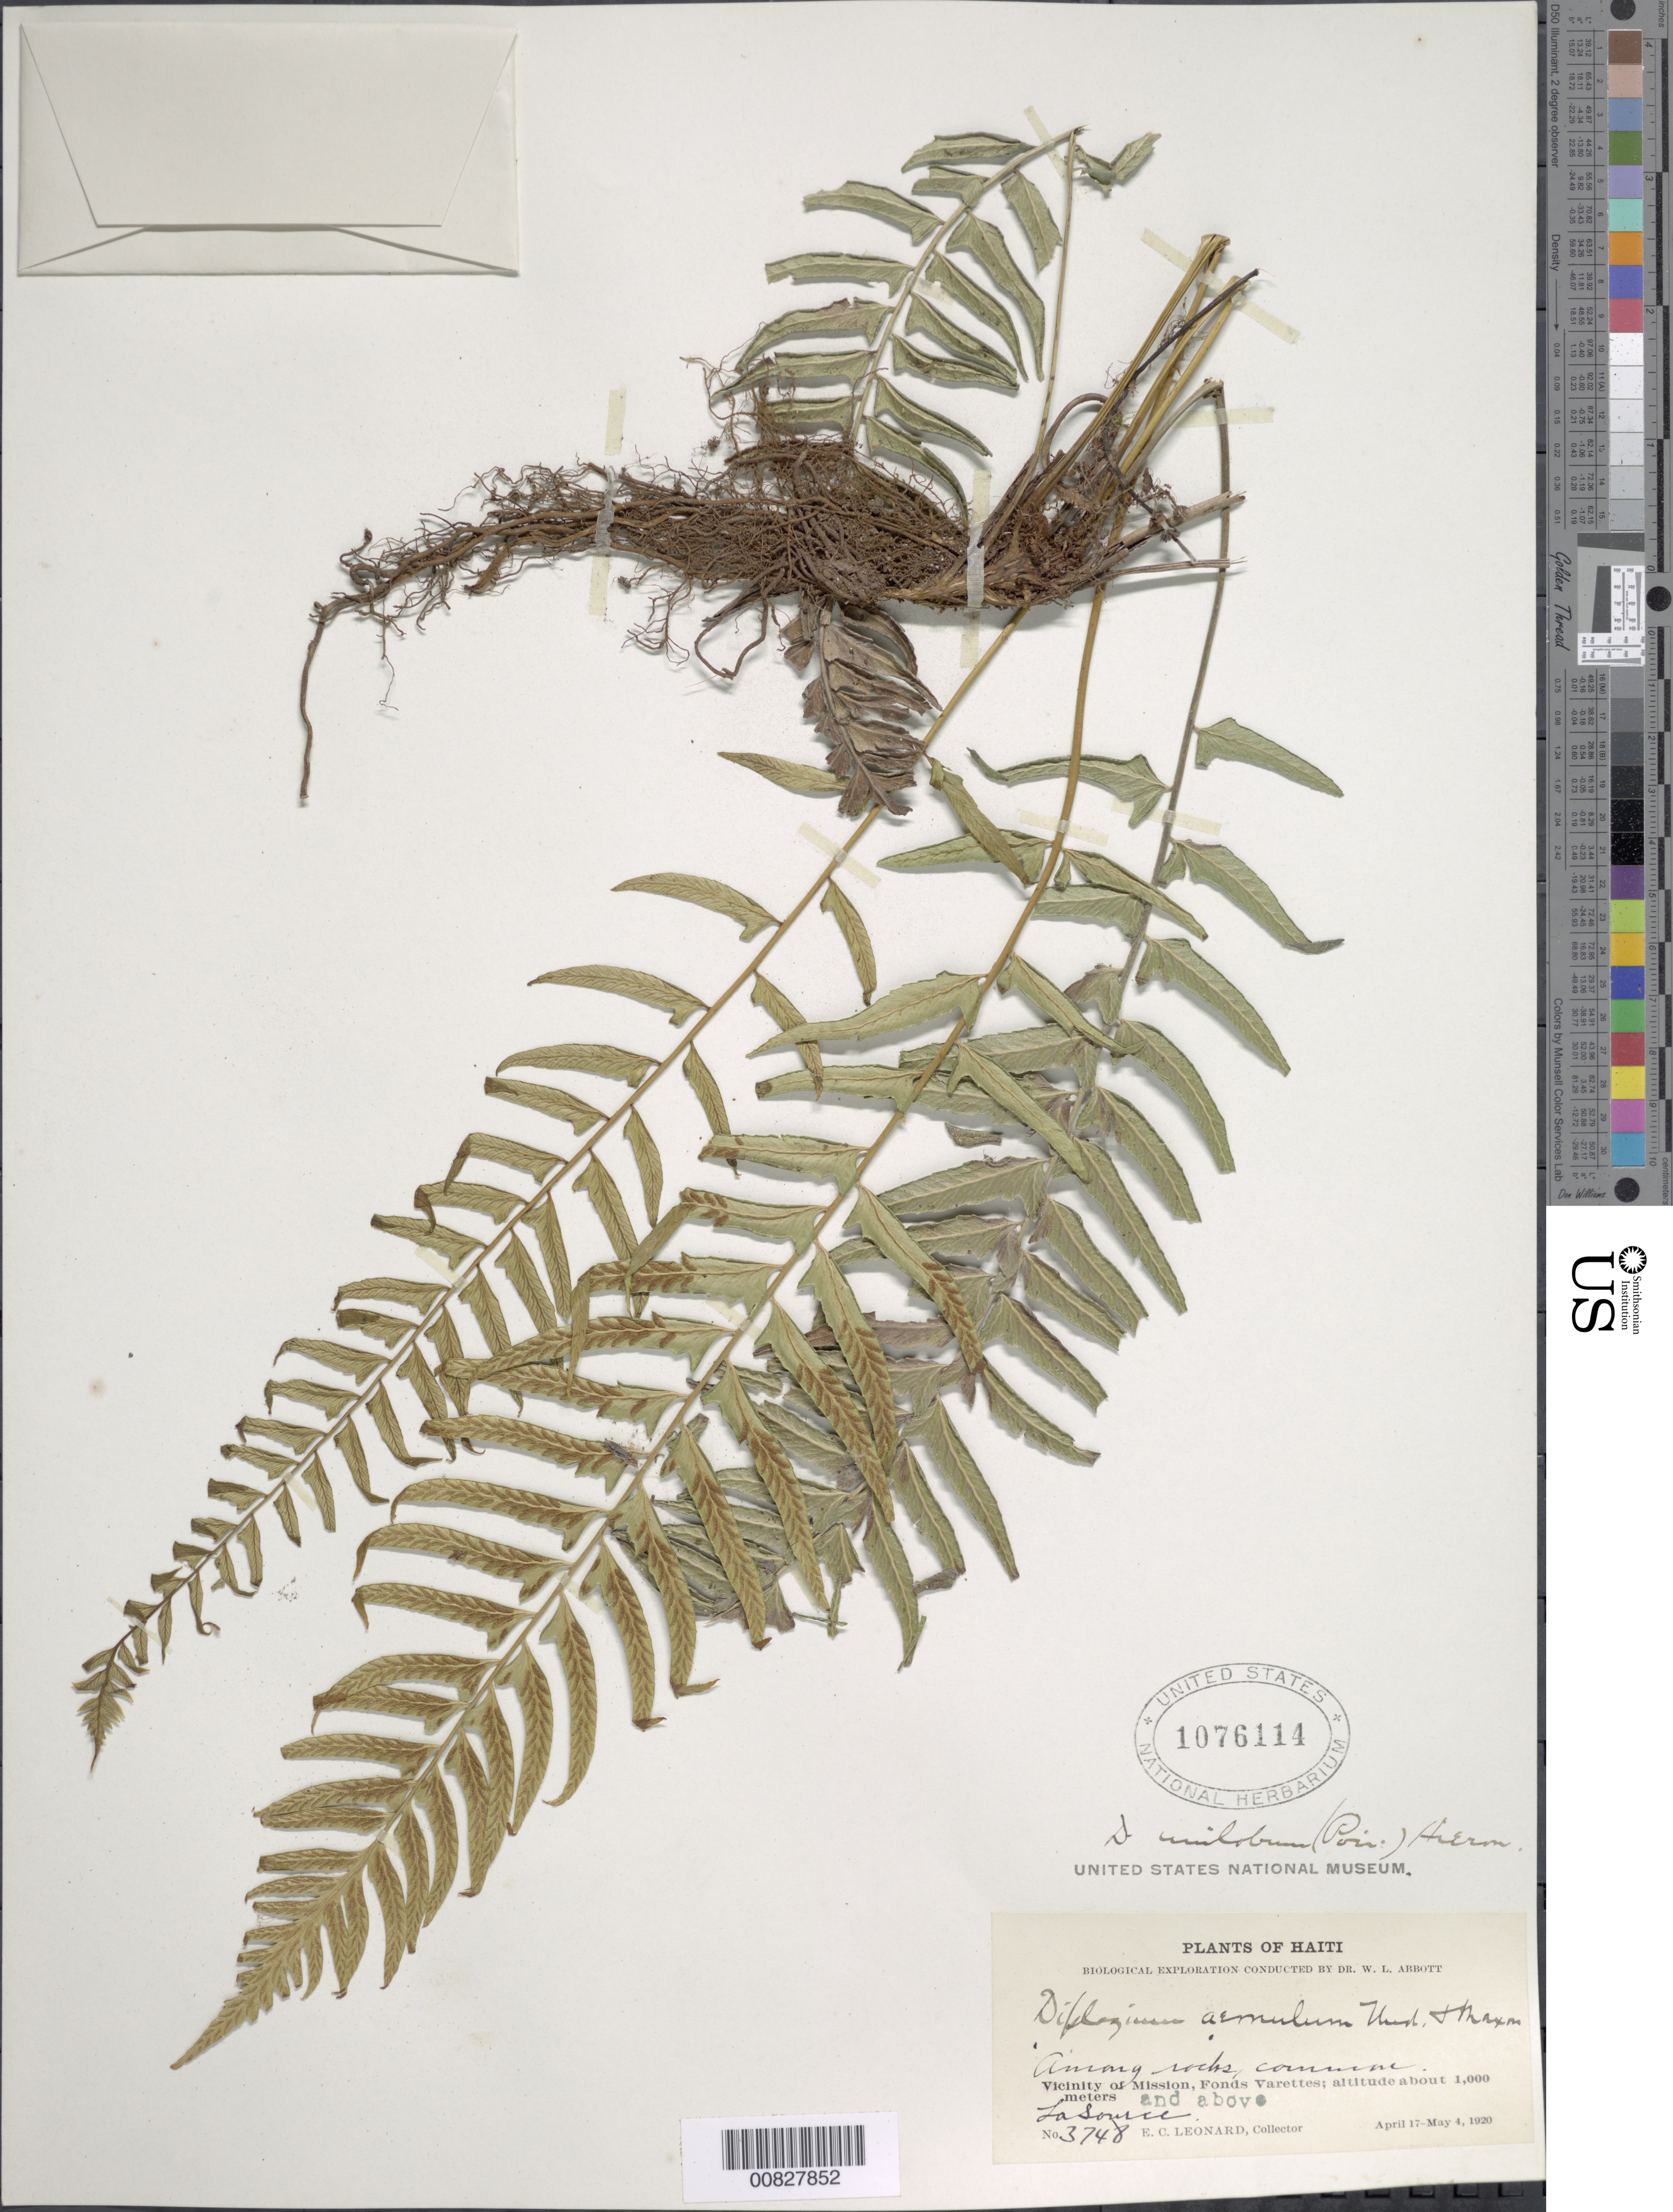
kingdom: Plantae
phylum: Tracheophyta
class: Polypodiopsida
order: Polypodiales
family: Athyriaceae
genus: Diplazium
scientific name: Diplazium unilobum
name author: (Poir.) Hieron.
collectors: E. C. Leonard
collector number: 3748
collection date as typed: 17 Apr 1920 to 04 May 1920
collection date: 1920-04-17/1920-05-04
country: Haiti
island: Hispaniola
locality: Fonds Varettes, vicinity Mission, La Source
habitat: Rocks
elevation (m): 1000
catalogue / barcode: US 1076114